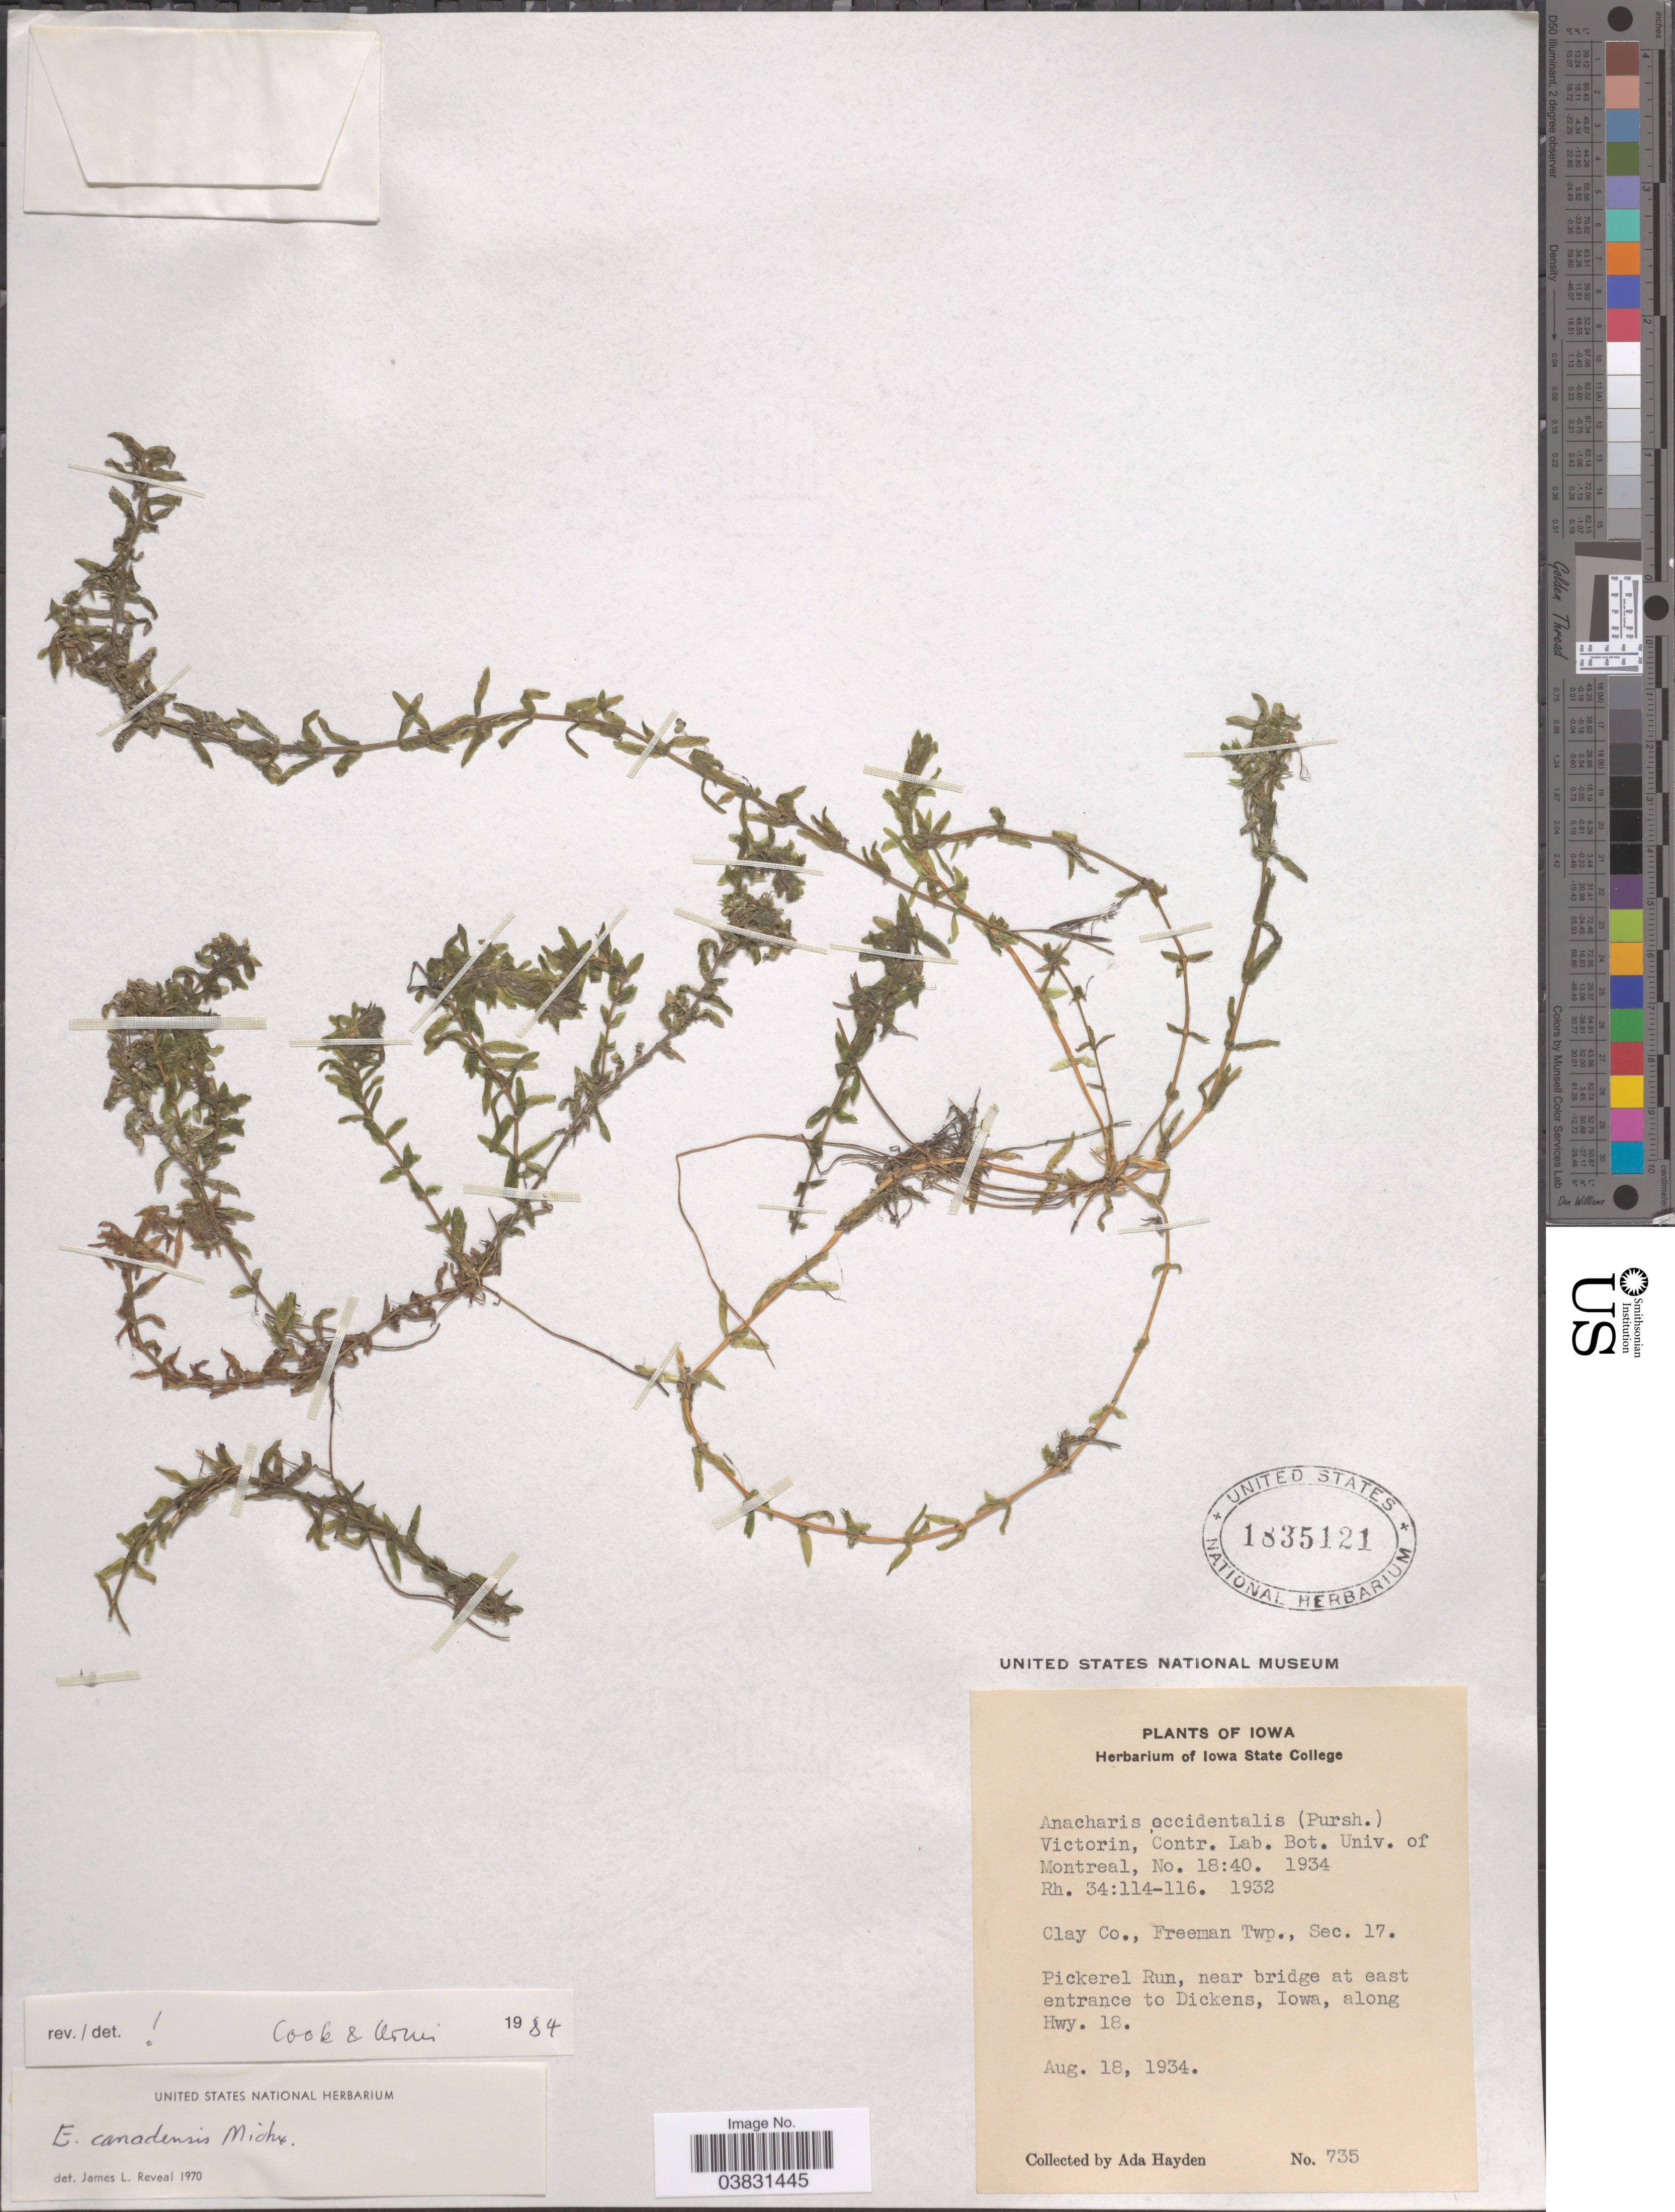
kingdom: Plantae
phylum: Tracheophyta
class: Liliopsida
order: Alismatales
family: Hydrocharitaceae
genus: Elodea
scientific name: Elodea canadensis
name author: Michx.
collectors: Ada Hayden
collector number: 735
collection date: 1934-08-18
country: United States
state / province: Iowa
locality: Clay Co., Freeman Twp., Sec. 17. Pickerel Run, near bridge at east entrance of Dickens, along Hwy. 18.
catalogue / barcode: US 1835121